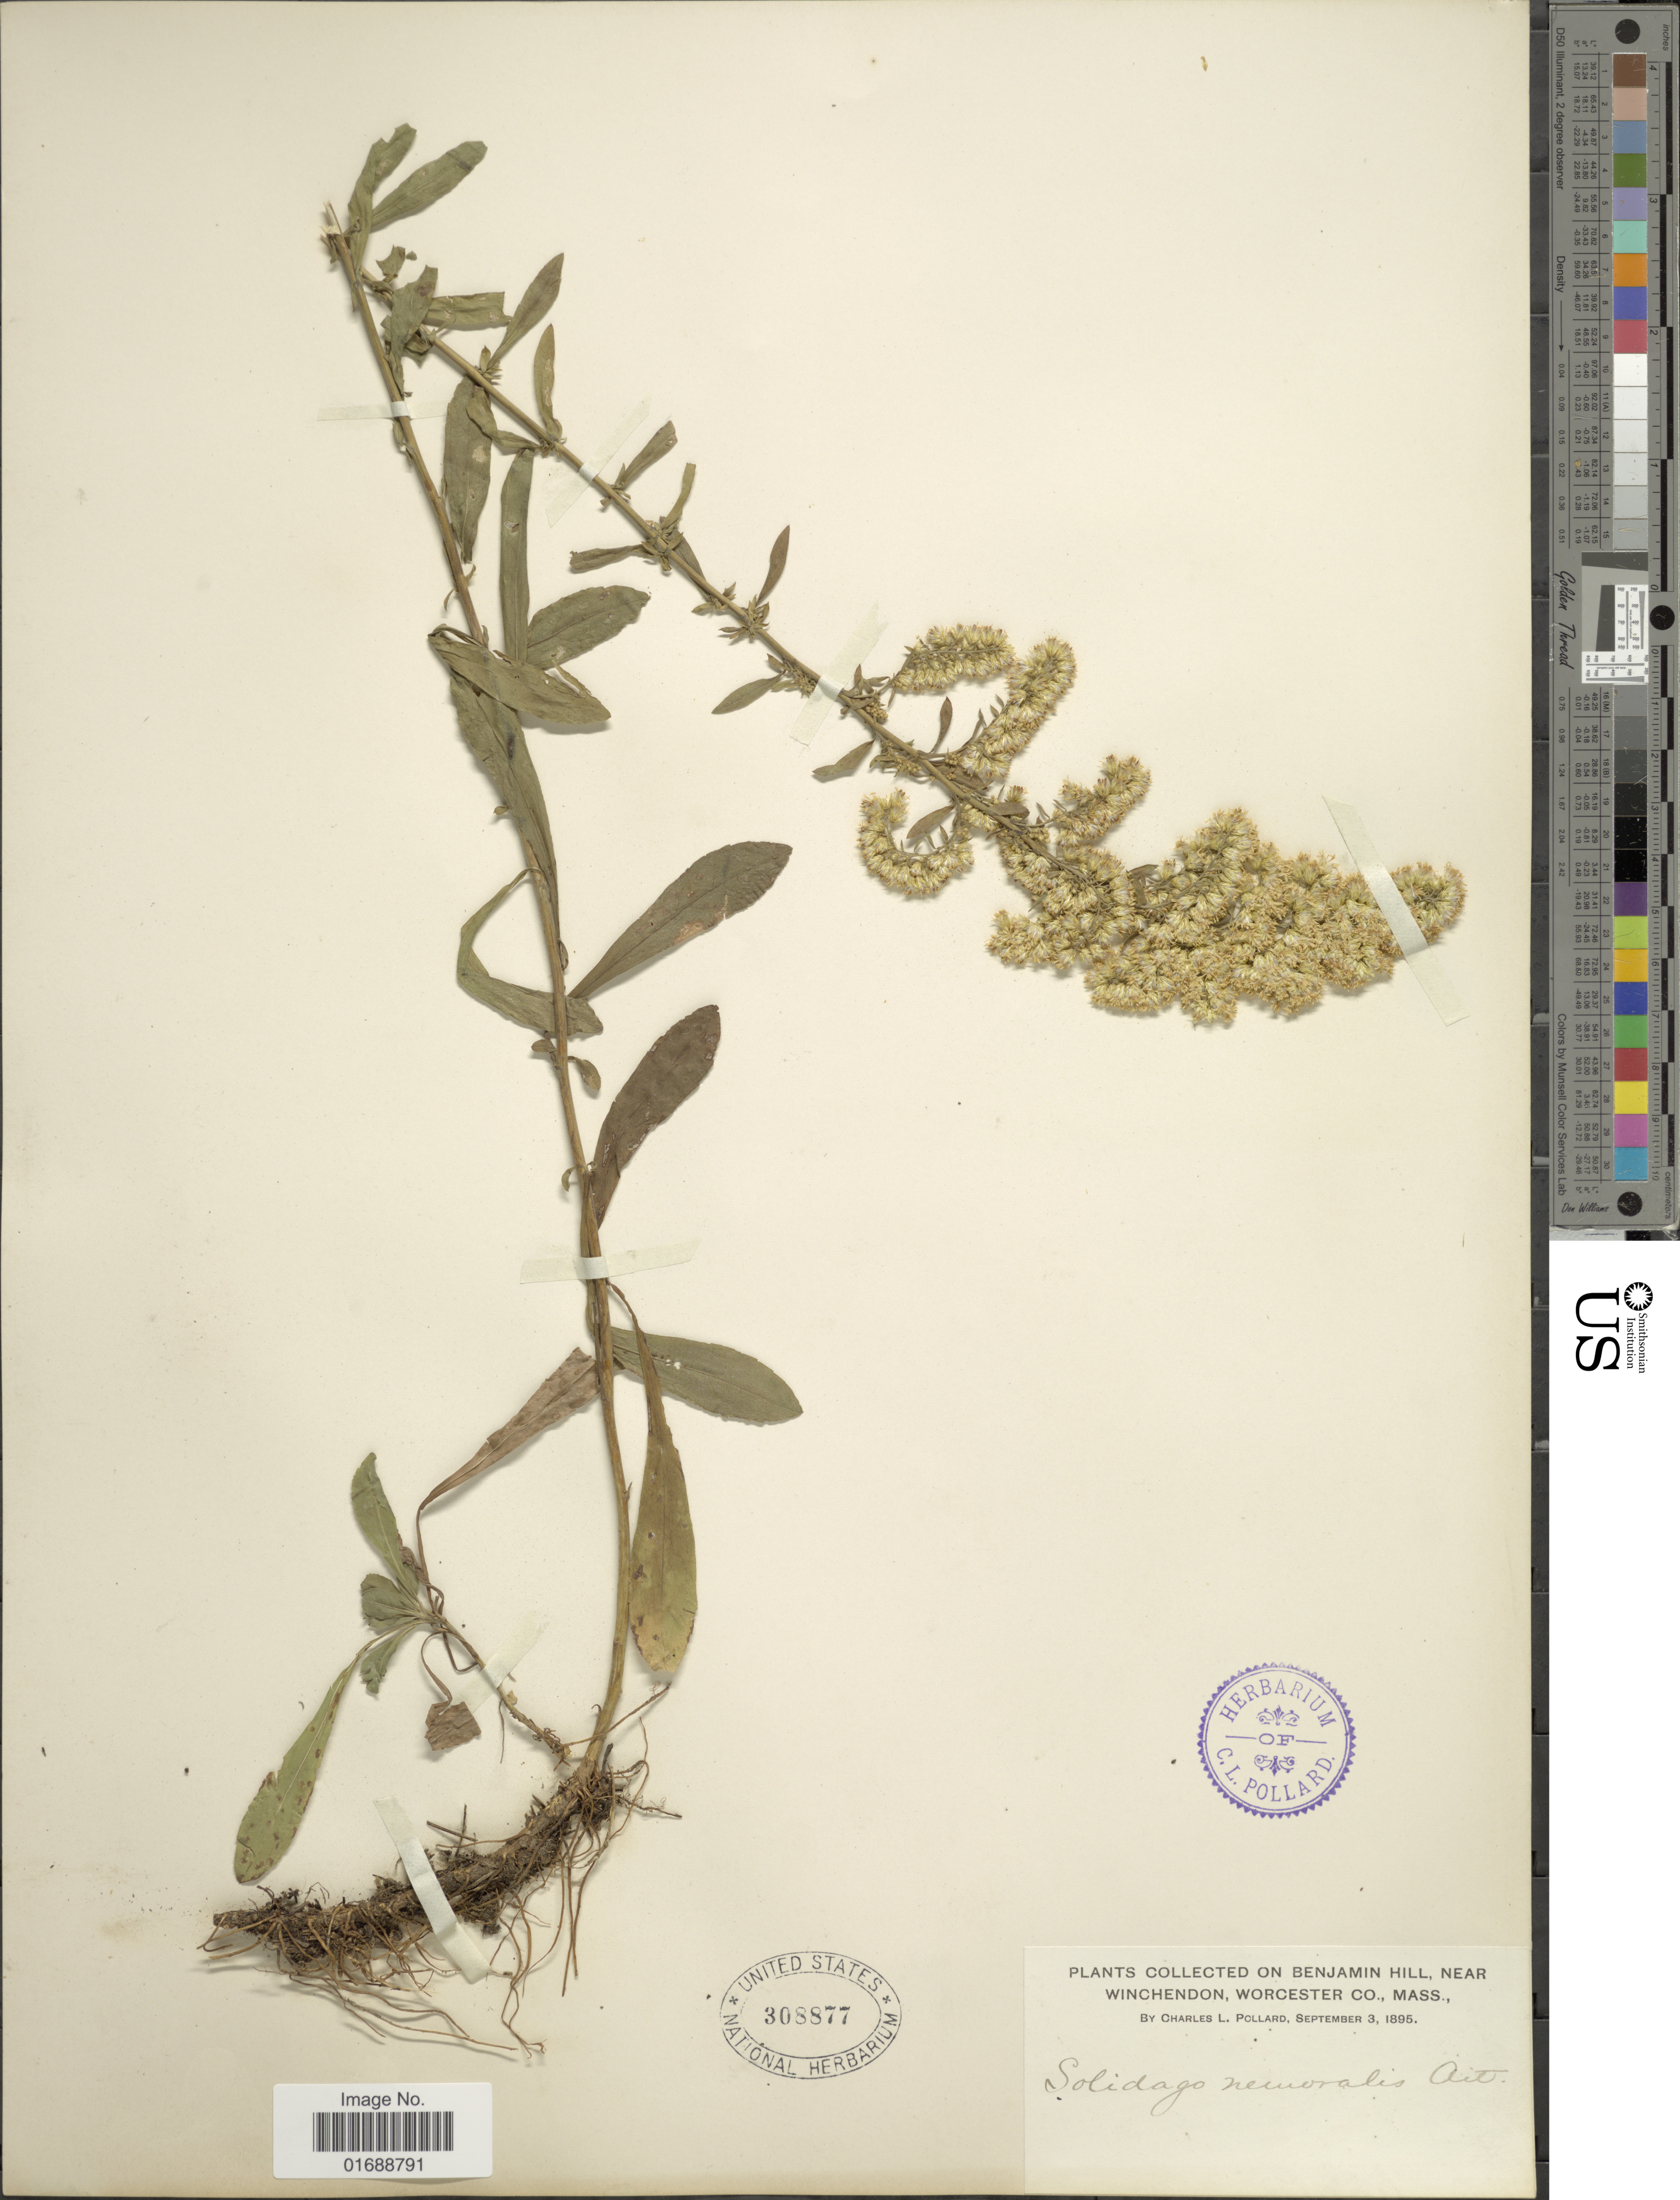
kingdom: Plantae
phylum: Tracheophyta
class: Magnoliopsida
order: Asterales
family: Asteraceae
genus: Solidago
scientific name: Solidago nemoralis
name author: Aiton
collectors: C. L. Pollard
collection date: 1895-09-03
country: United States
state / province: Massachusetts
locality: Benjamin Hill, near Winchendon, Worcester Co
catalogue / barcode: US 308877